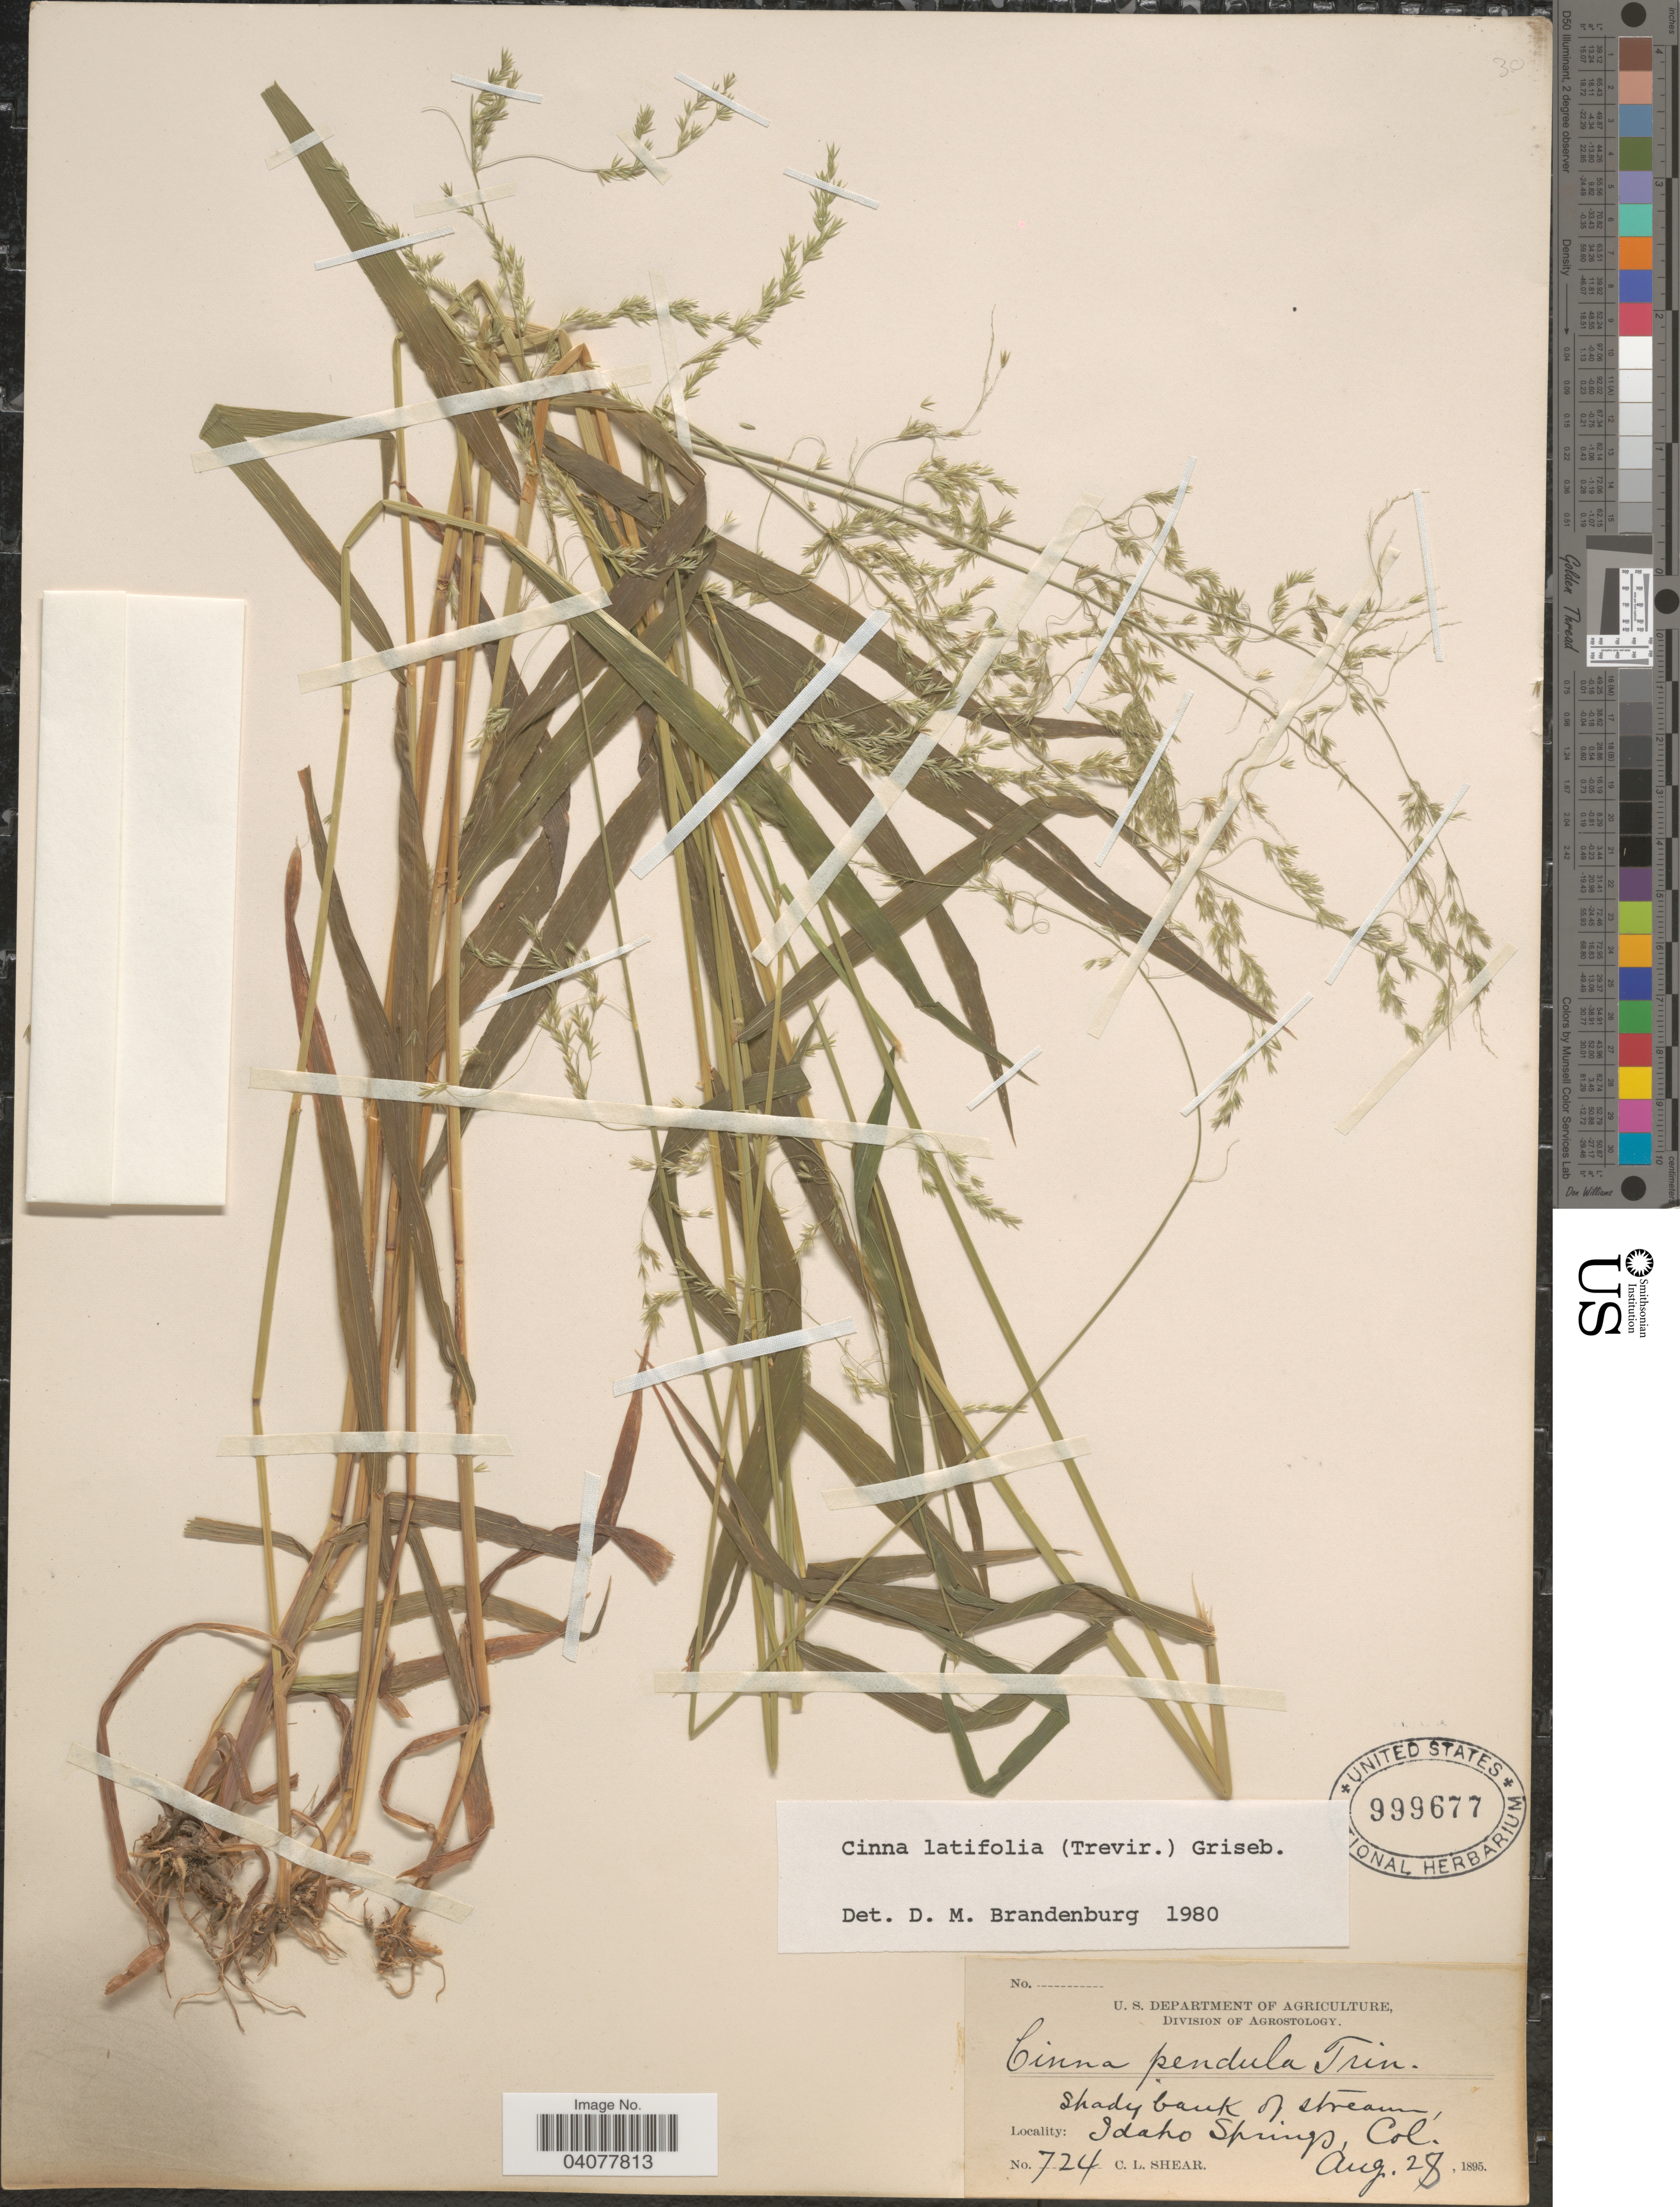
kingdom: Plantae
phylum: Tracheophyta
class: Liliopsida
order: Poales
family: Poaceae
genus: Cinna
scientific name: Cinna latifolia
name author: (Trevir. ex Goeppert) Griseb.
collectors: C. L. Shear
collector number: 724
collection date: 1895-08-28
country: United States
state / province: Colorado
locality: Shady bank of stream, Idaho Springs.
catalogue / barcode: US 999677